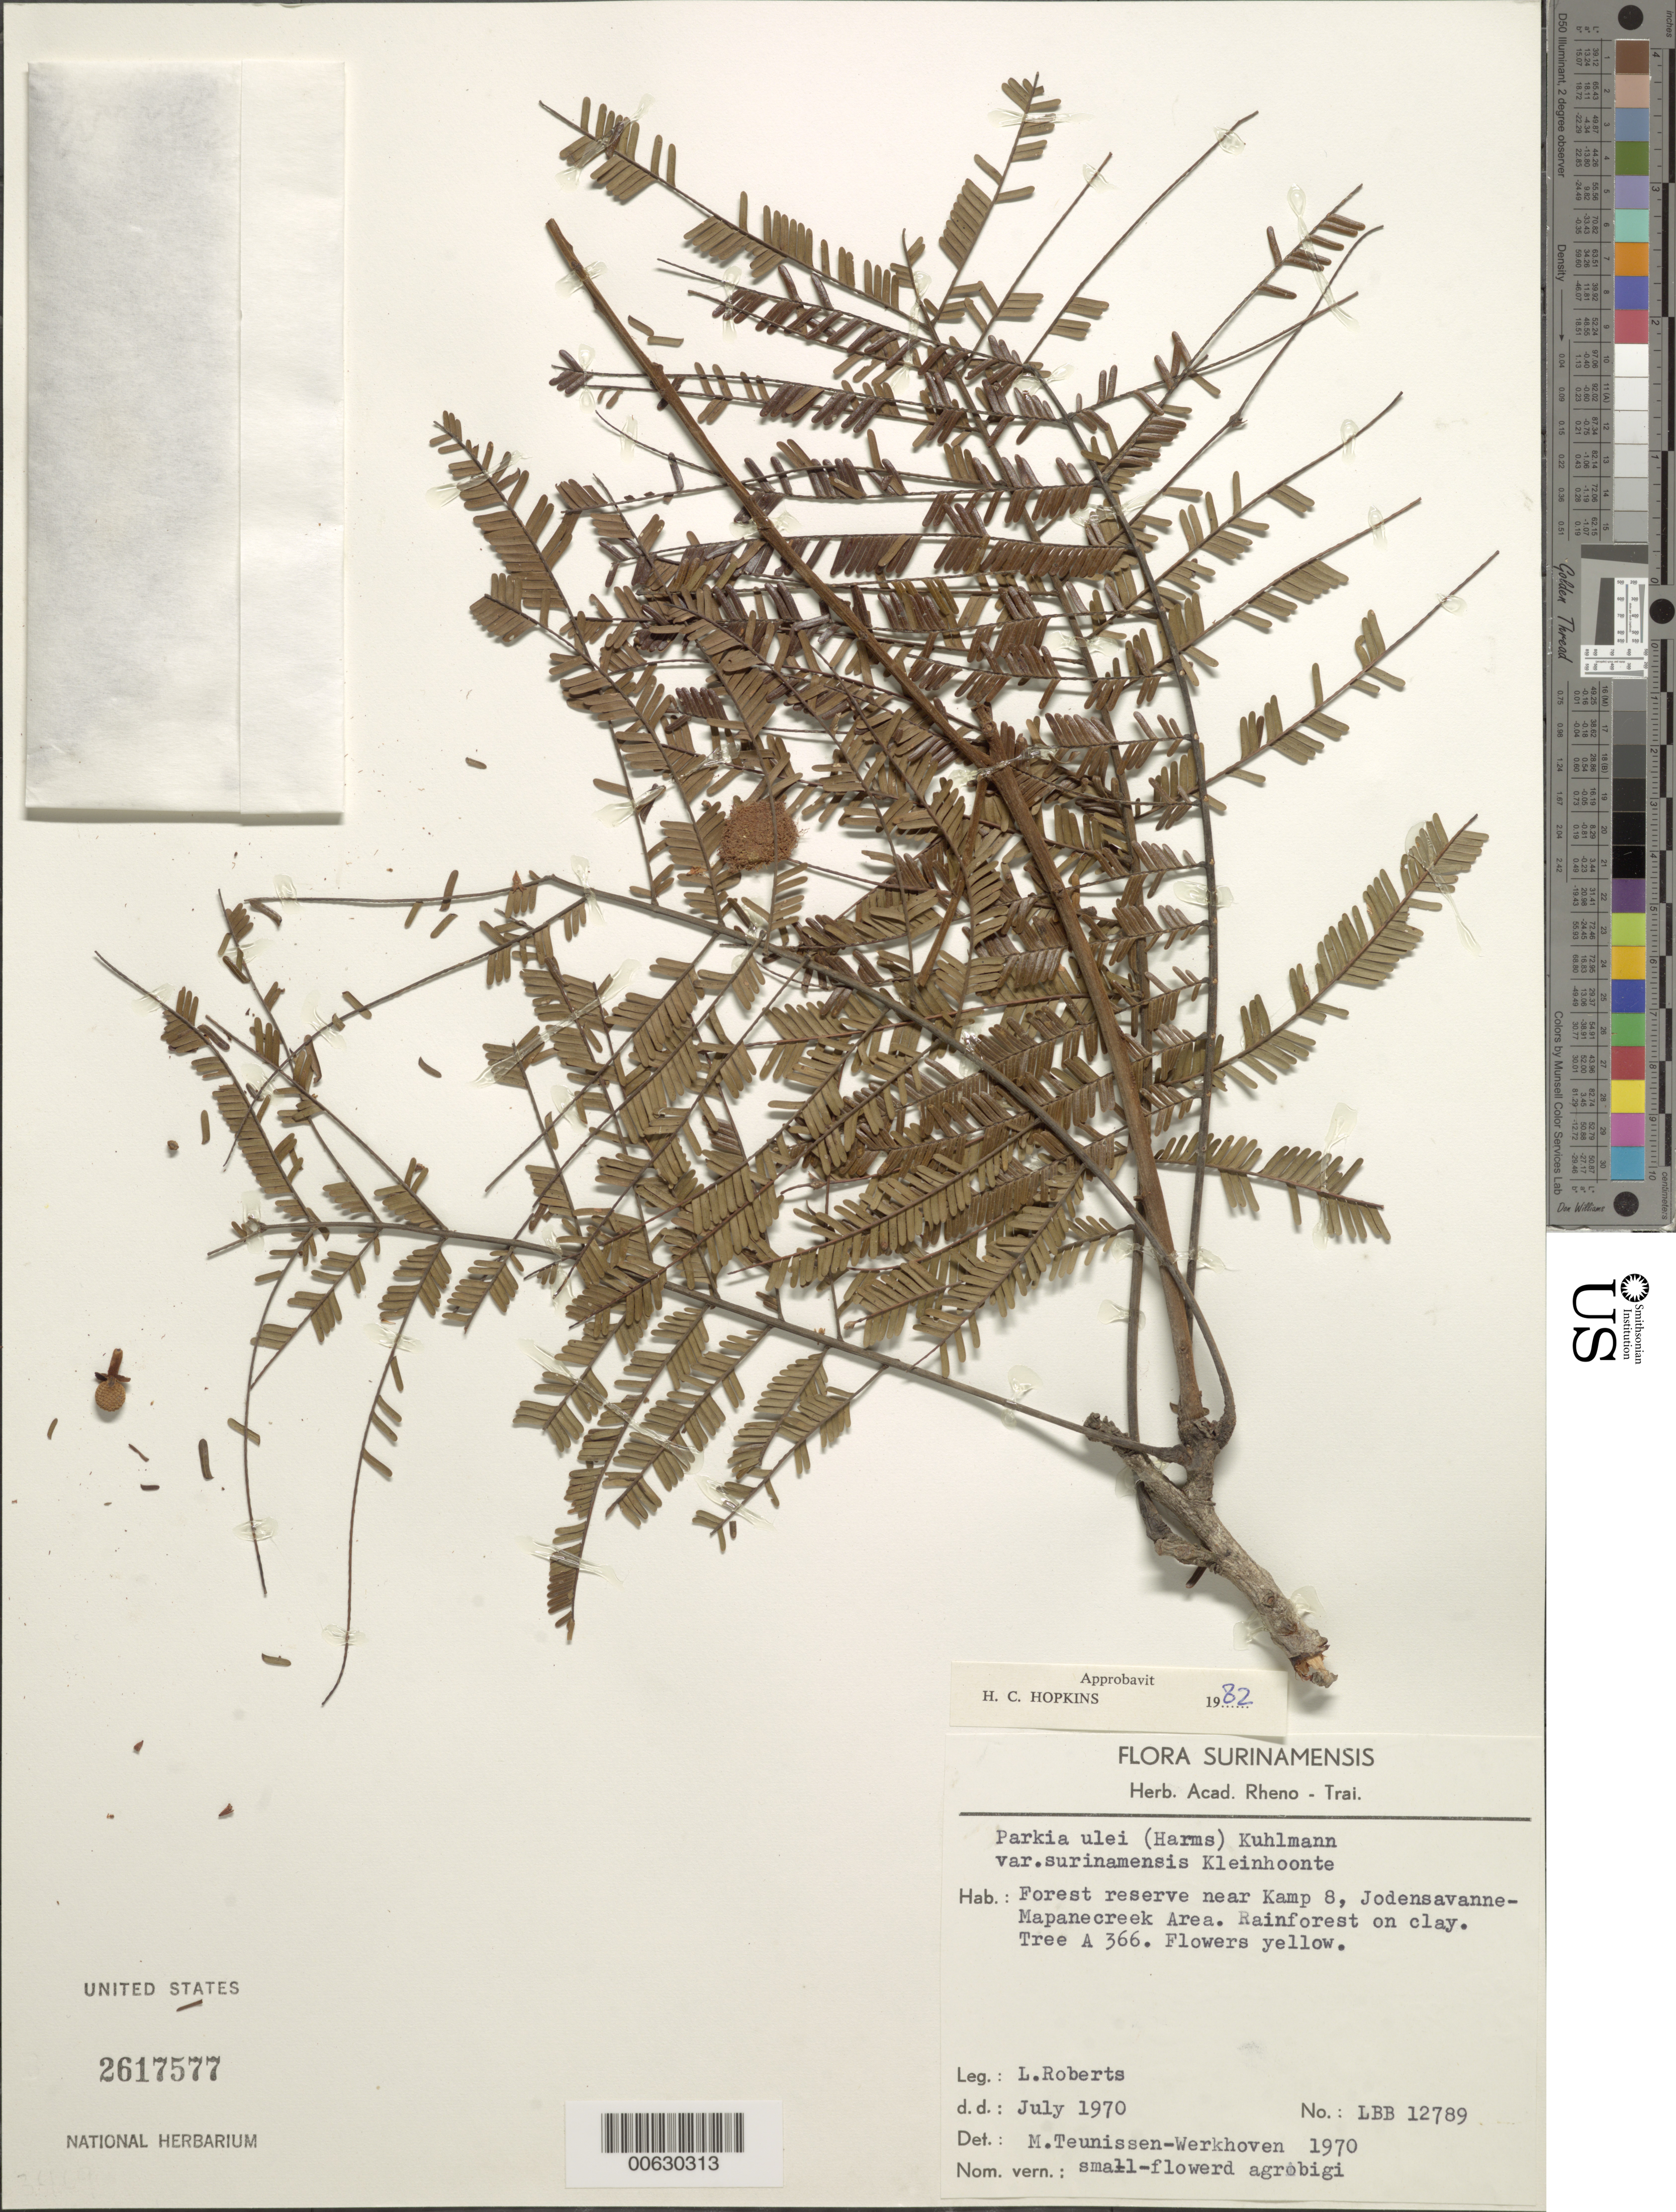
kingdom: Plantae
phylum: Tracheophyta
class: Magnoliopsida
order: Fabales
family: Fabaceae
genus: Parkia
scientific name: Parkia ulei var. surinamensis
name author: Kleinhoonte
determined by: Hopkins, H. C.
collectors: L. Roberts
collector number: LBB 12789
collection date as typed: Jul-70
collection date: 1970-07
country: Suriname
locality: Jodensavanne-Mapane kreek area (SURINAMEe River), forest reserve near Kamp 8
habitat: Rainforest on clay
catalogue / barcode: US 2617577